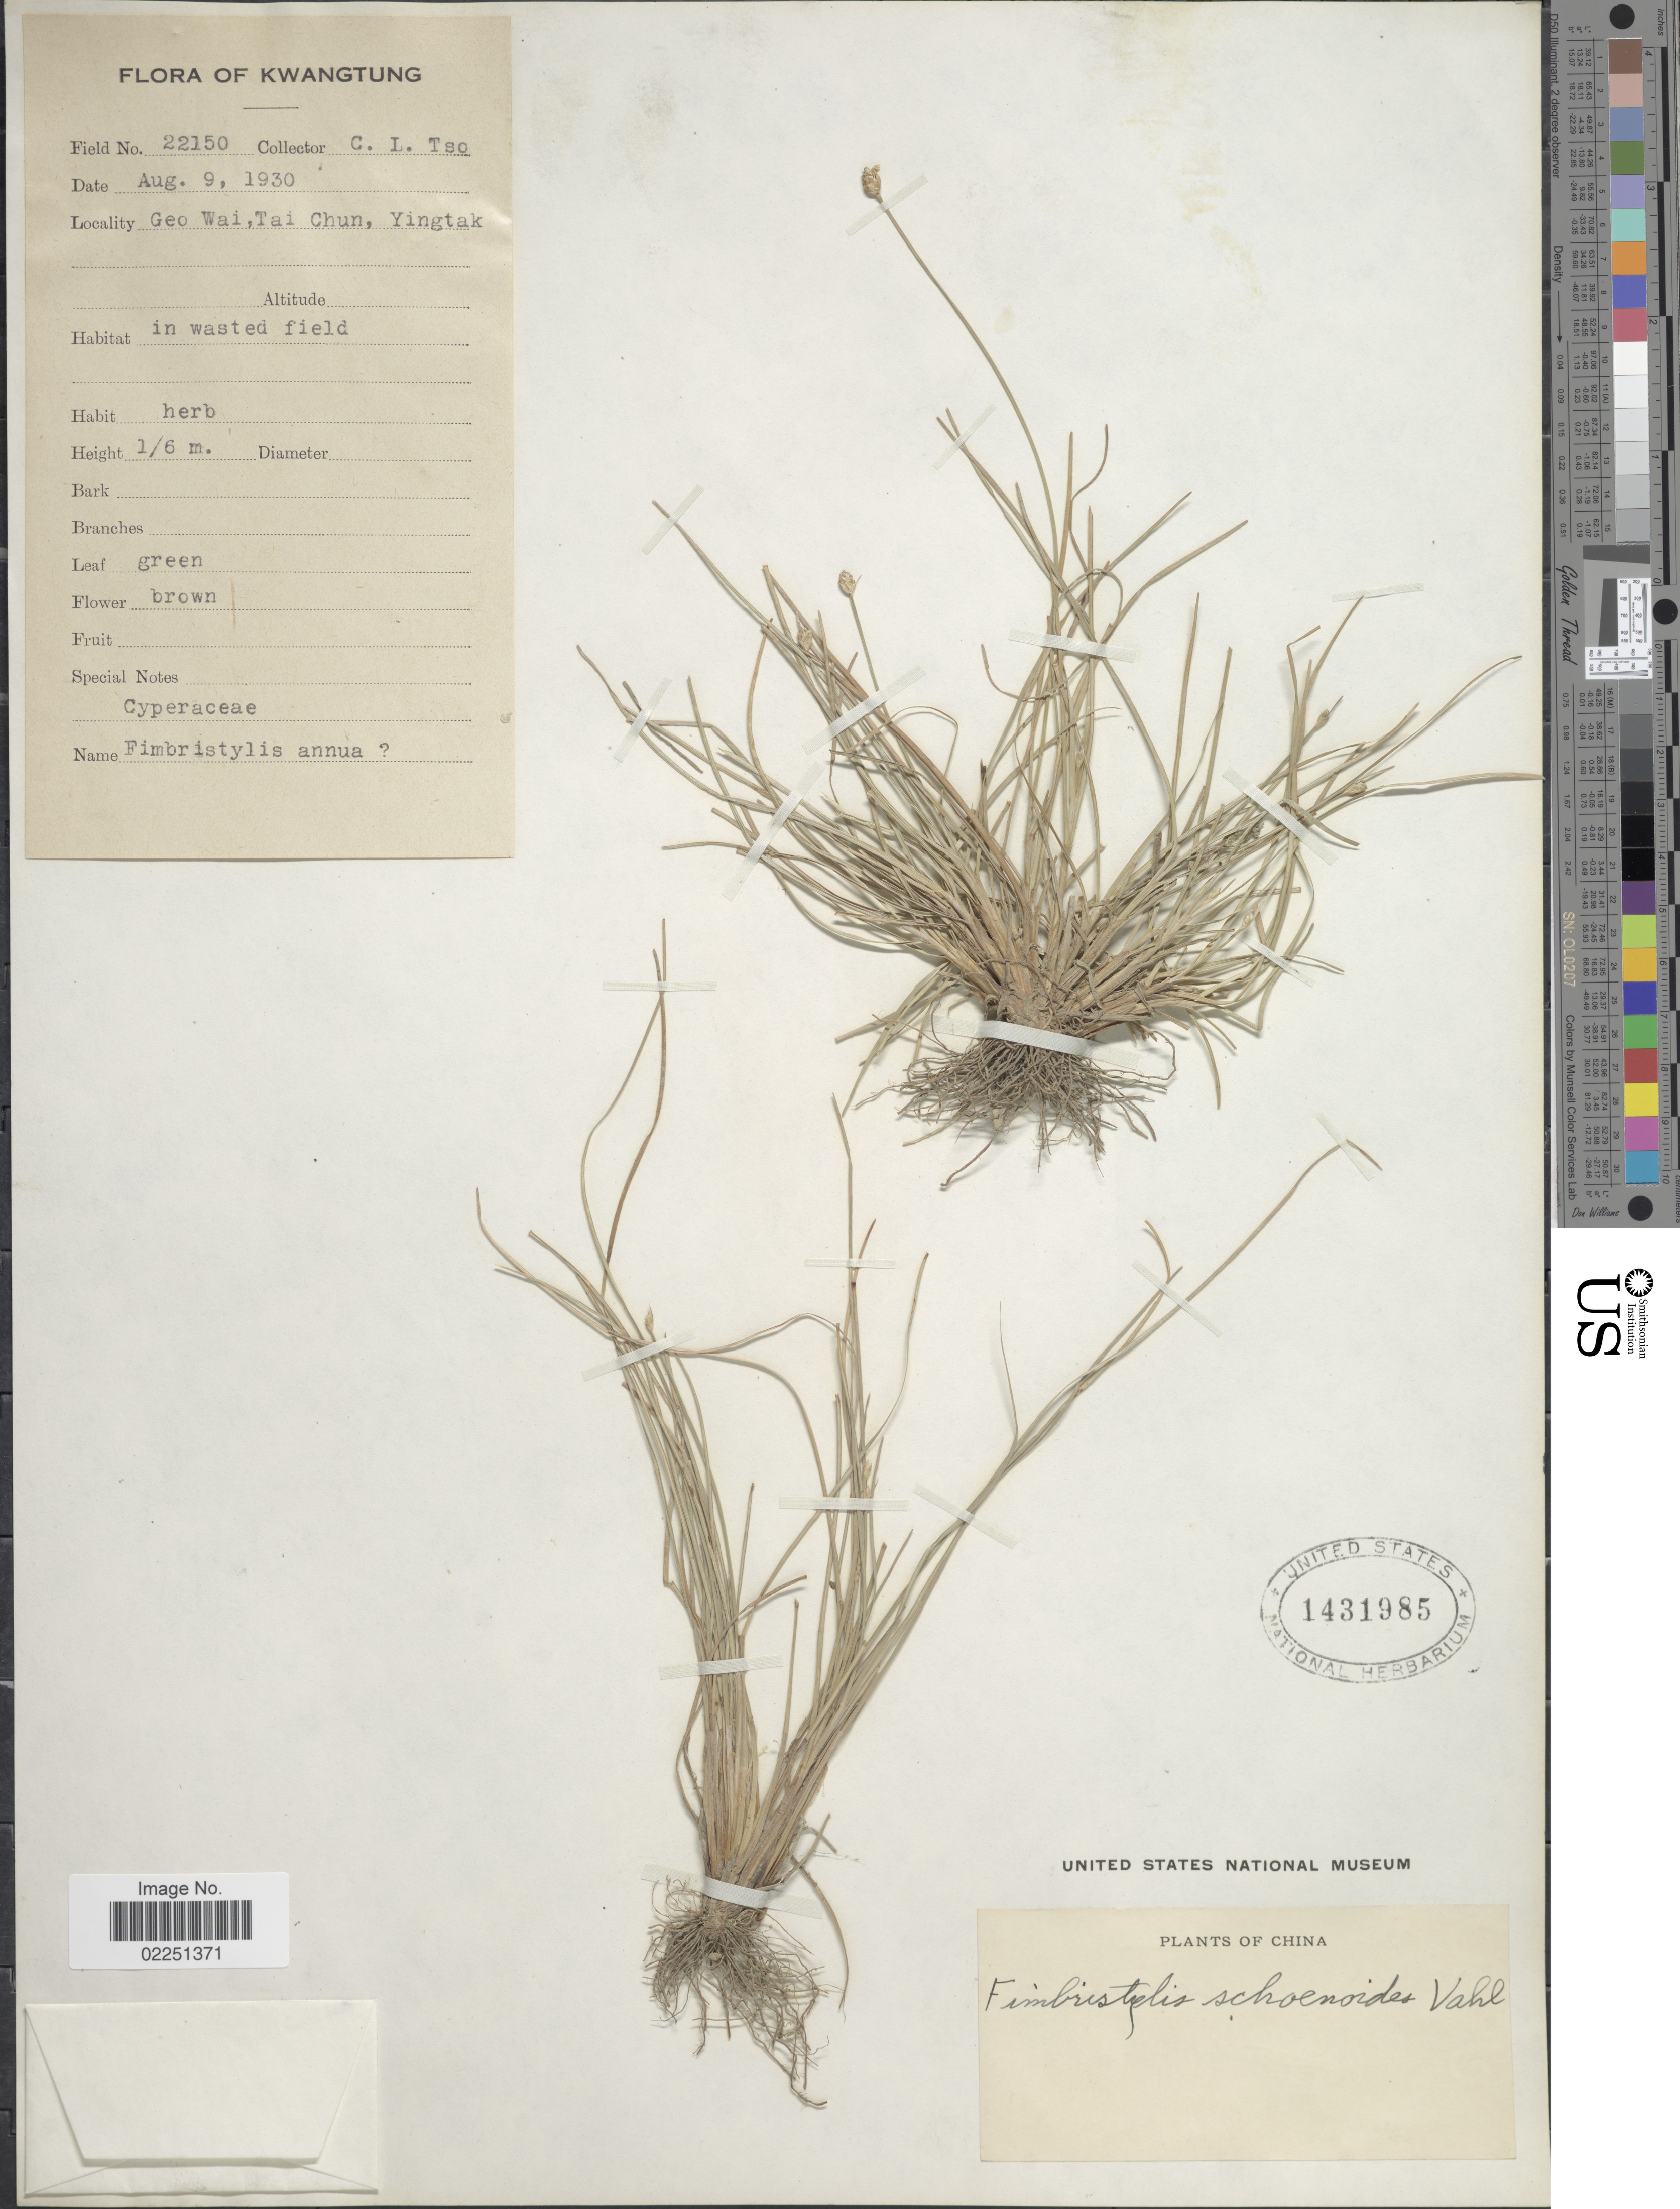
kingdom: Plantae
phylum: Tracheophyta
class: Liliopsida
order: Poales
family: Cyperaceae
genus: Fimbristylis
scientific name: Fimbristylis schoenoides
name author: (Retz.) Vahl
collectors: C. Tso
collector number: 22150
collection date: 1930-08-09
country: China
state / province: Guangdong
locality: Kwangtung, Geo Wai, Tai Chun, Yingtak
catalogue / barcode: US 1431985